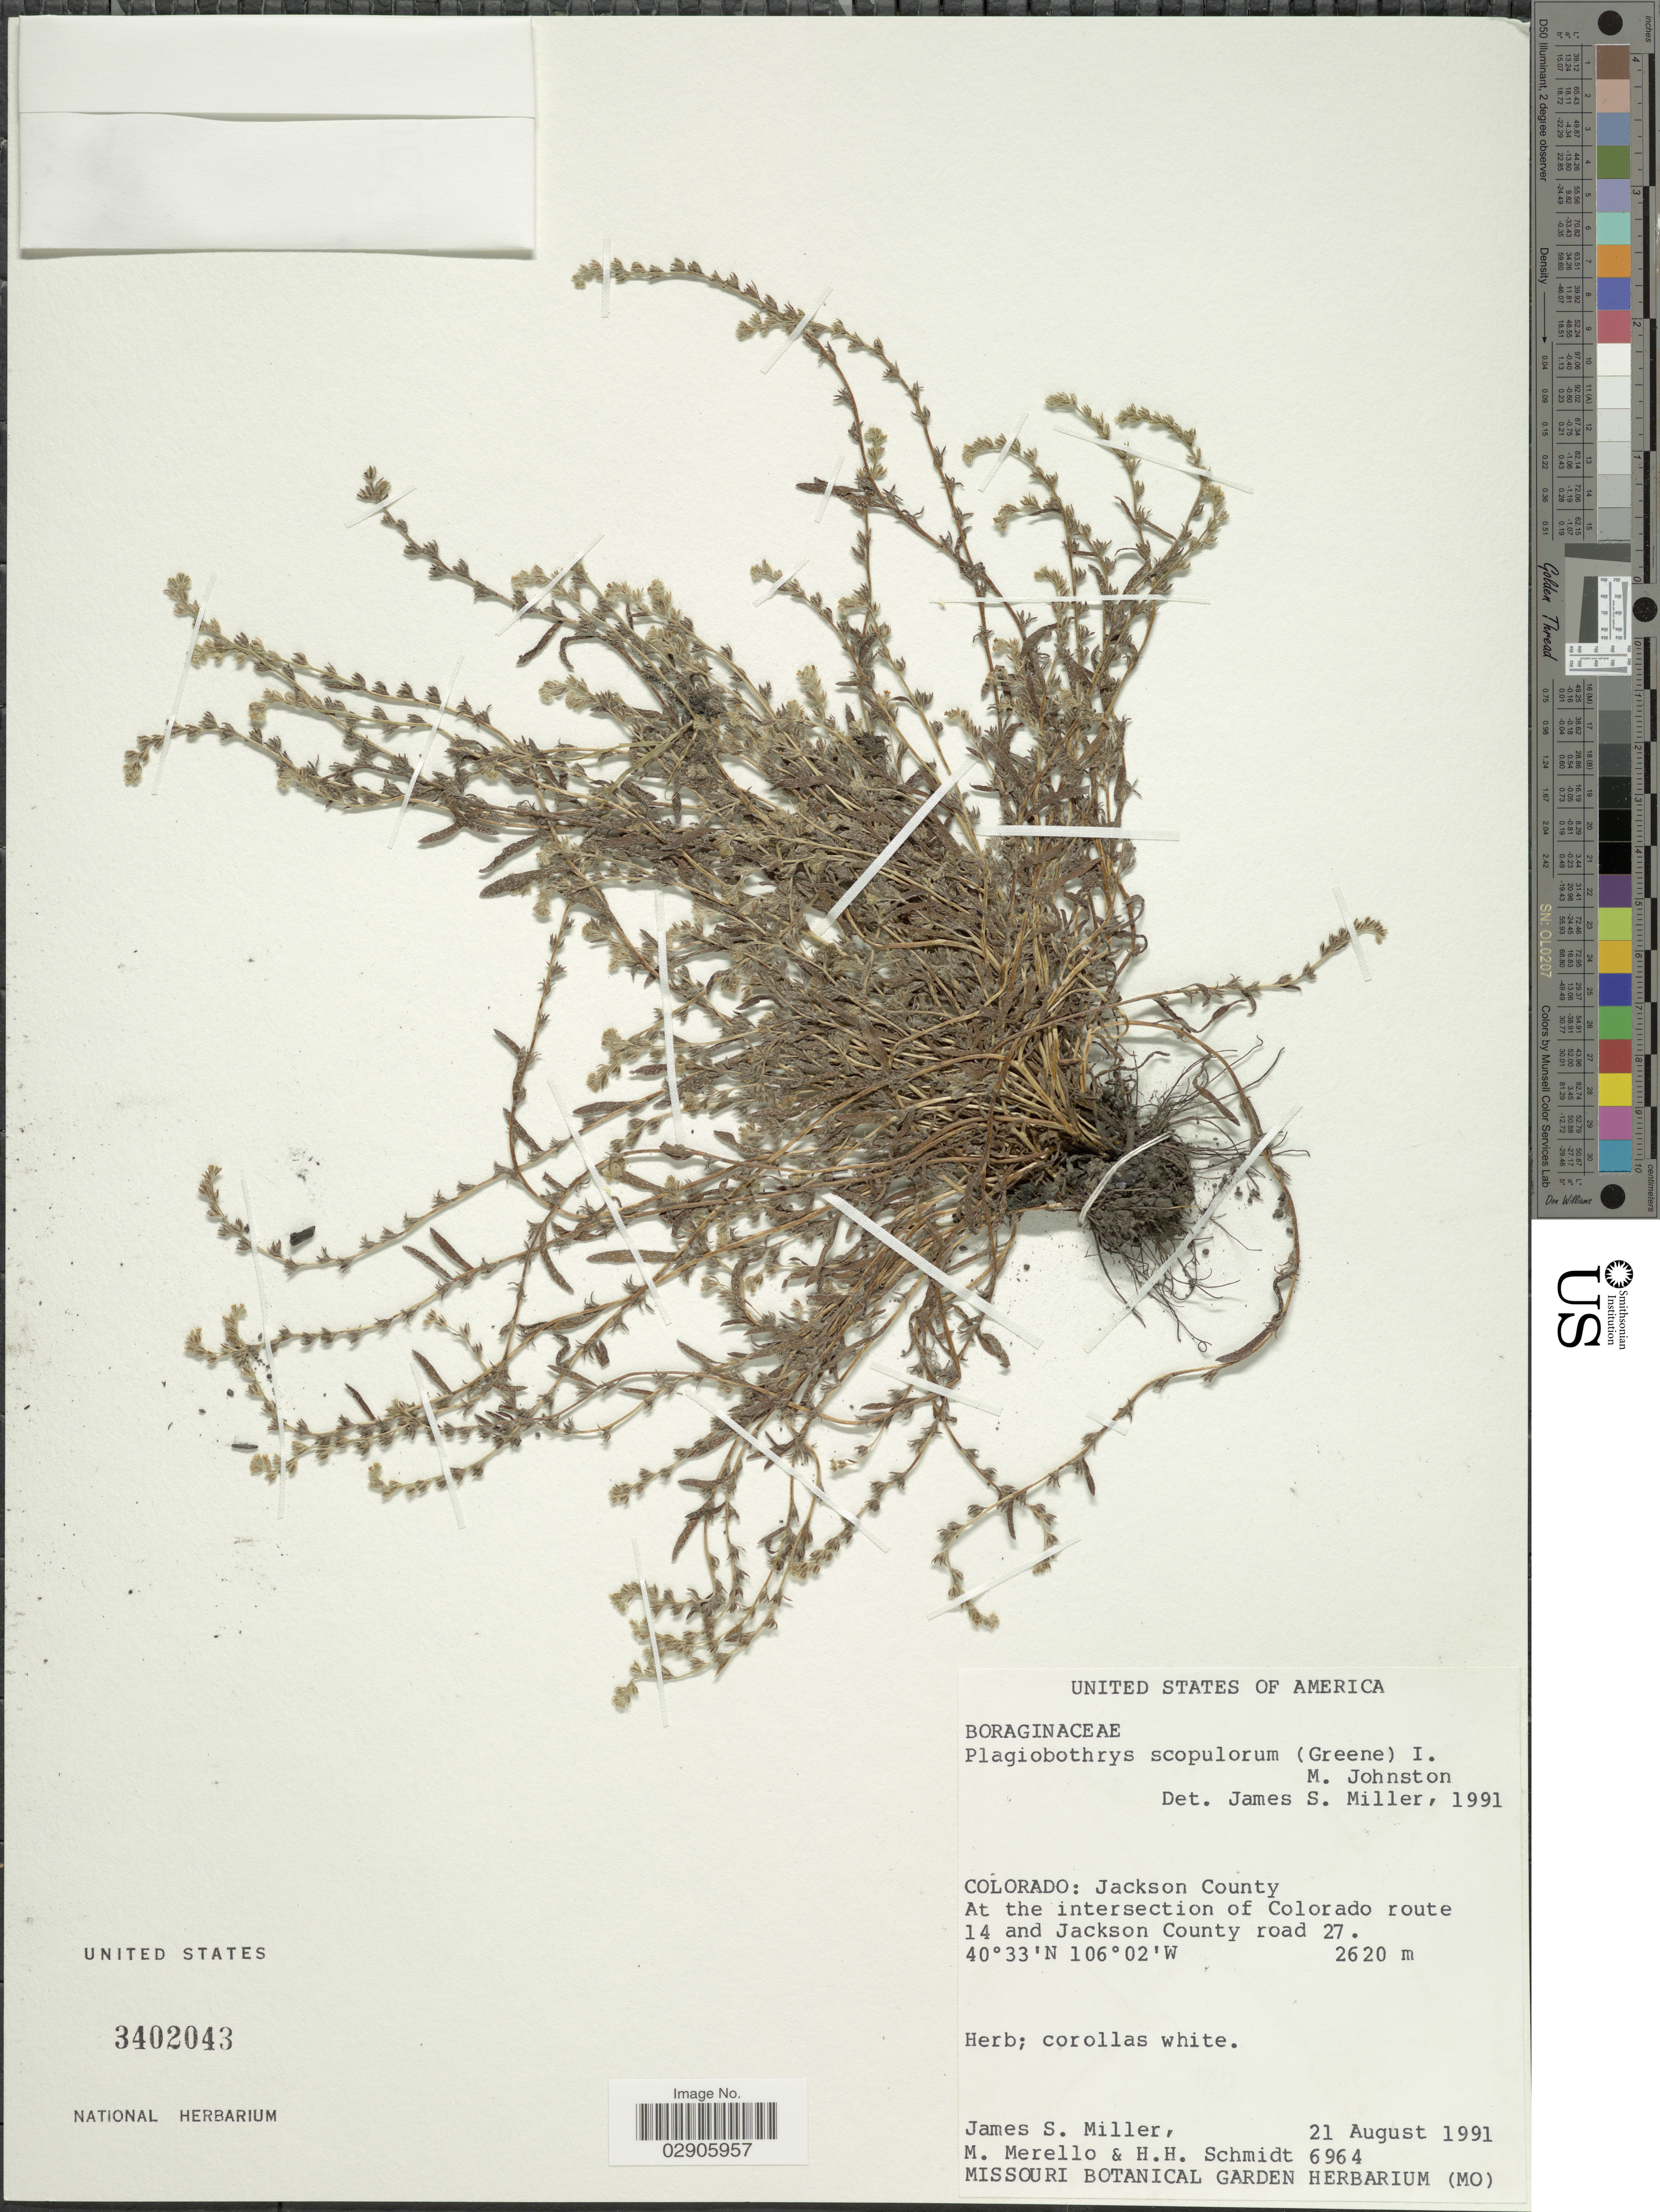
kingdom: Plantae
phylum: Tracheophyta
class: Magnoliopsida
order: Boraginales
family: Boraginaceae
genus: Plagiobothrys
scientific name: Plagiobothrys scopulorum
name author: (Greene) I.M. Johnst.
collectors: J. S. Miller, M. Merello & H. H. Schmidt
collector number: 6964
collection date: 1991-08-21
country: United States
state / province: Colorado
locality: Colorado: Jackson County, At the intersection of Colorado route 14 and Jackson County Road 27.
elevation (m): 2620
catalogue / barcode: US 3402043